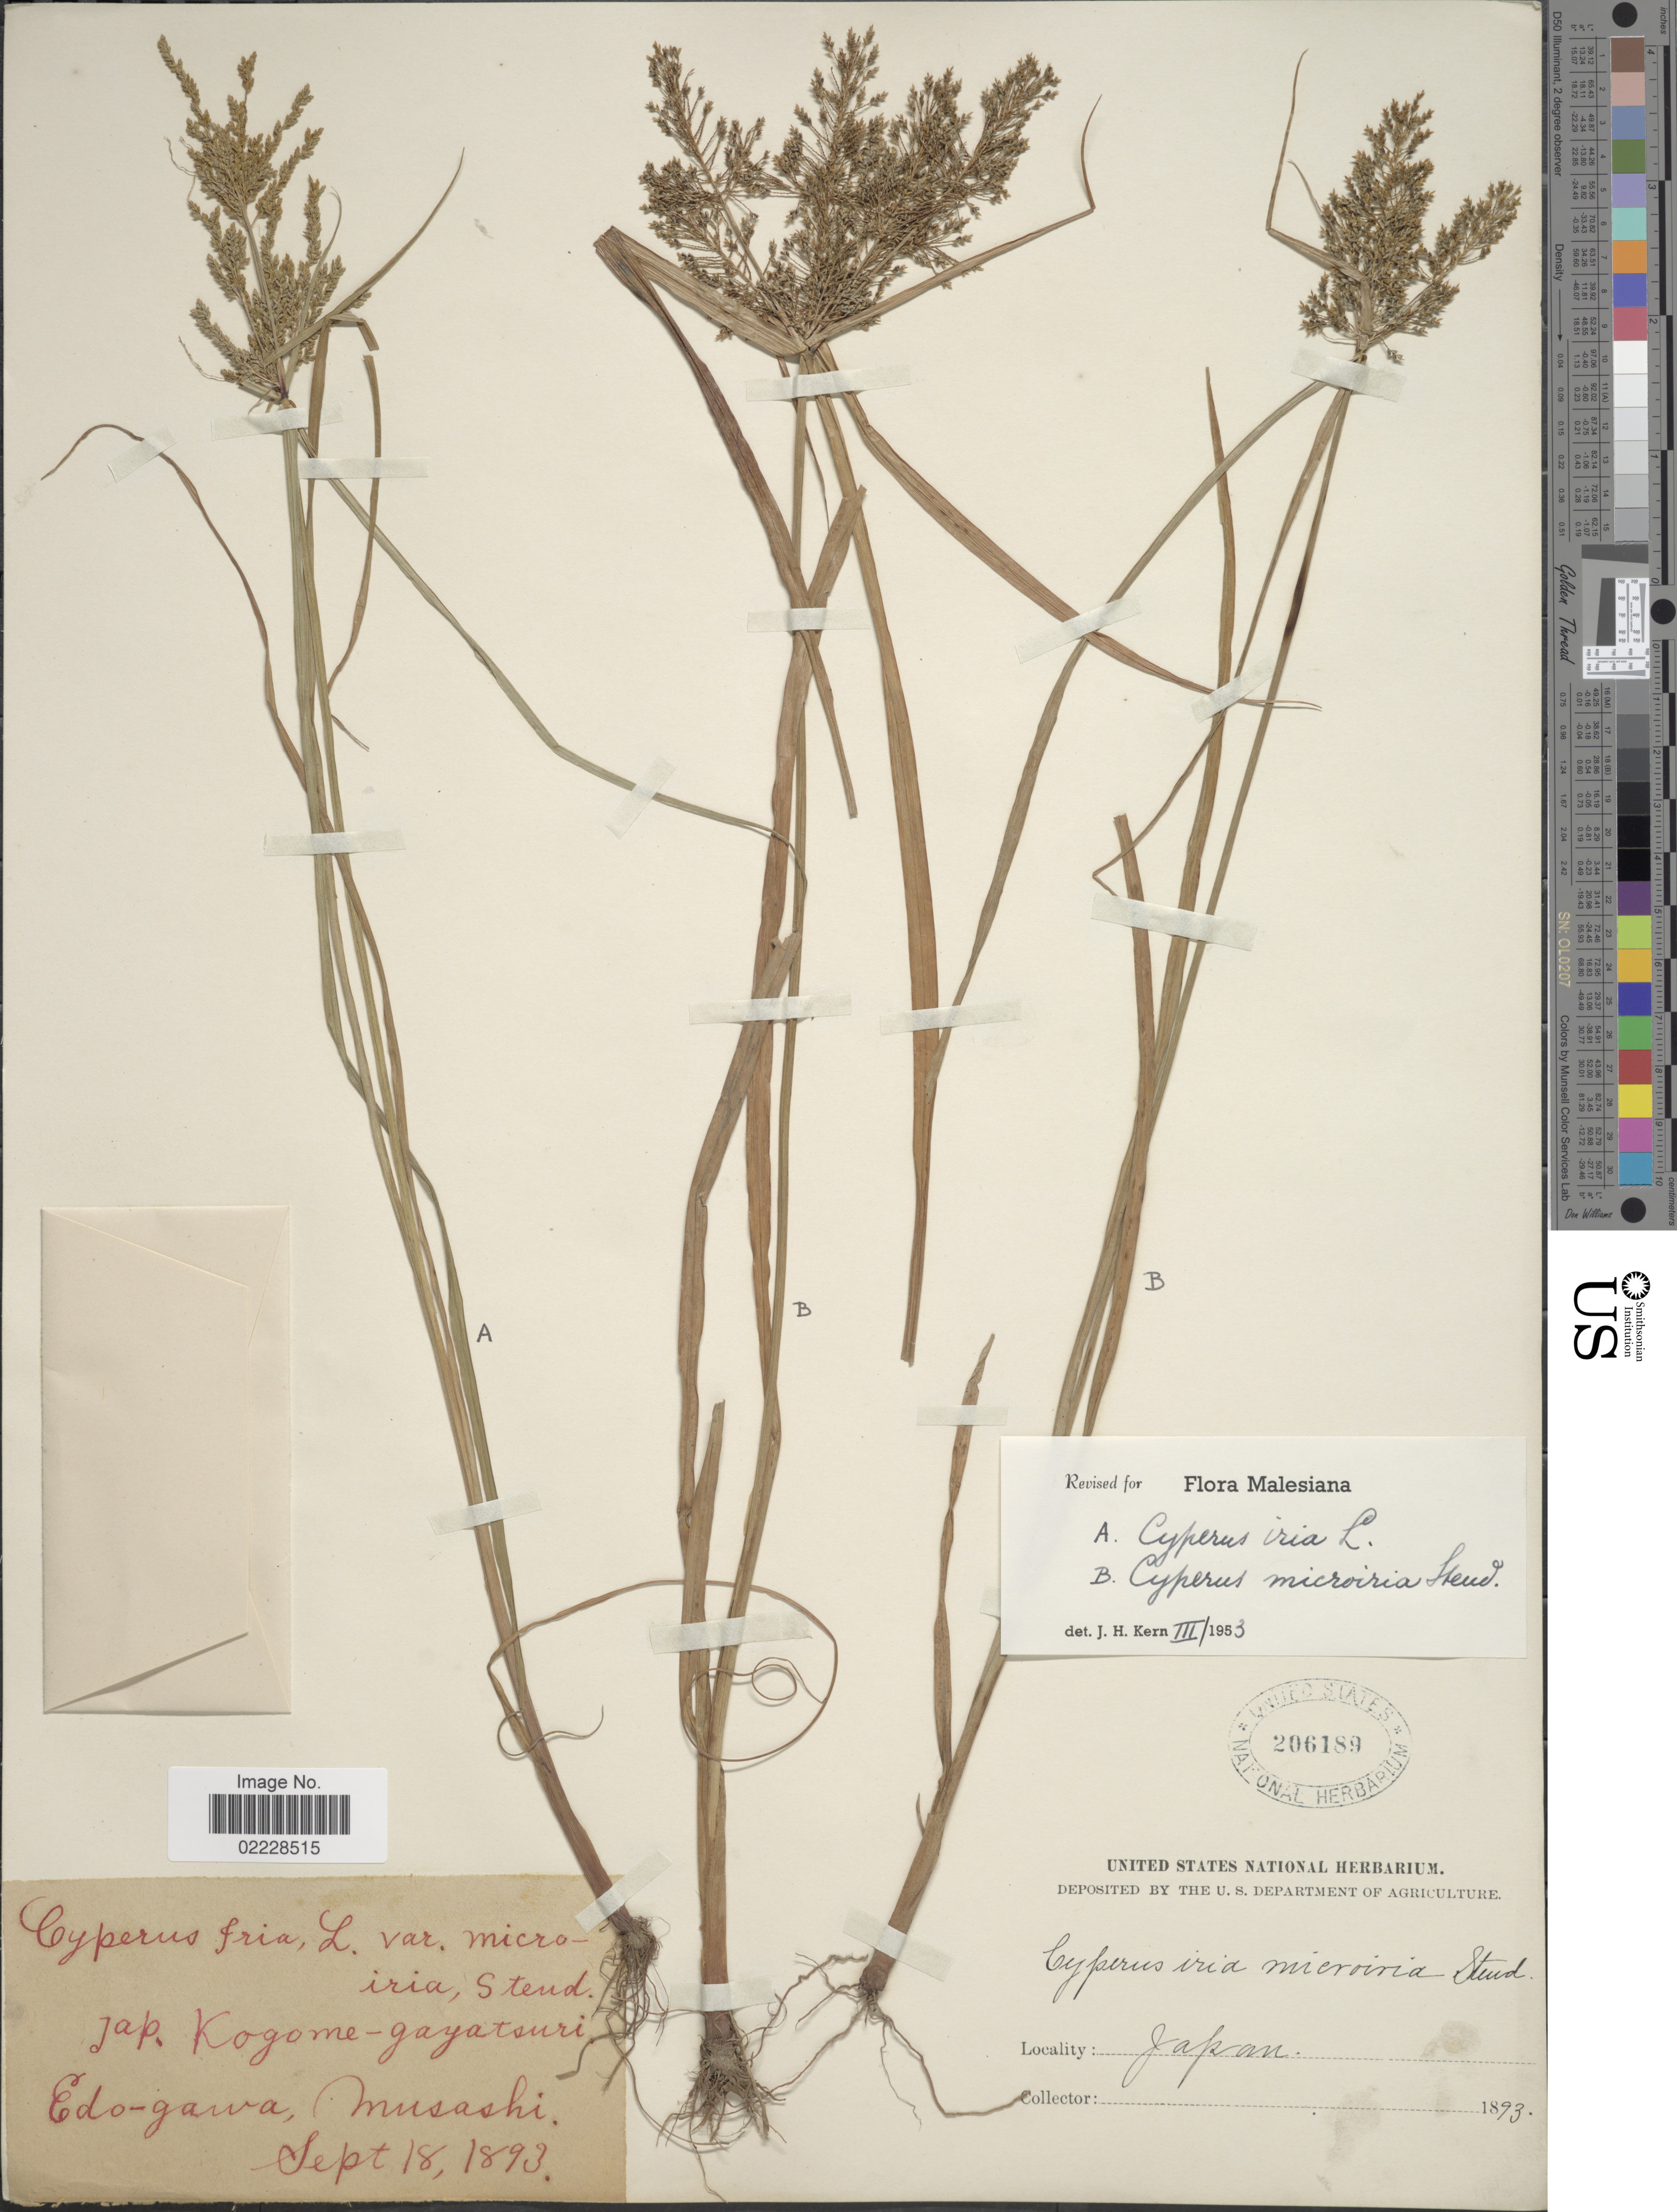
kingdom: Plantae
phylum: Tracheophyta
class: Liliopsida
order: Poales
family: Cyperaceae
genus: Cyperus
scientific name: Cyperus iria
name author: L.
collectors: ex herb. United States National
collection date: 1893-09-18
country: Japan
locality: Edo-gawa, Musashi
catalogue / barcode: US 206189